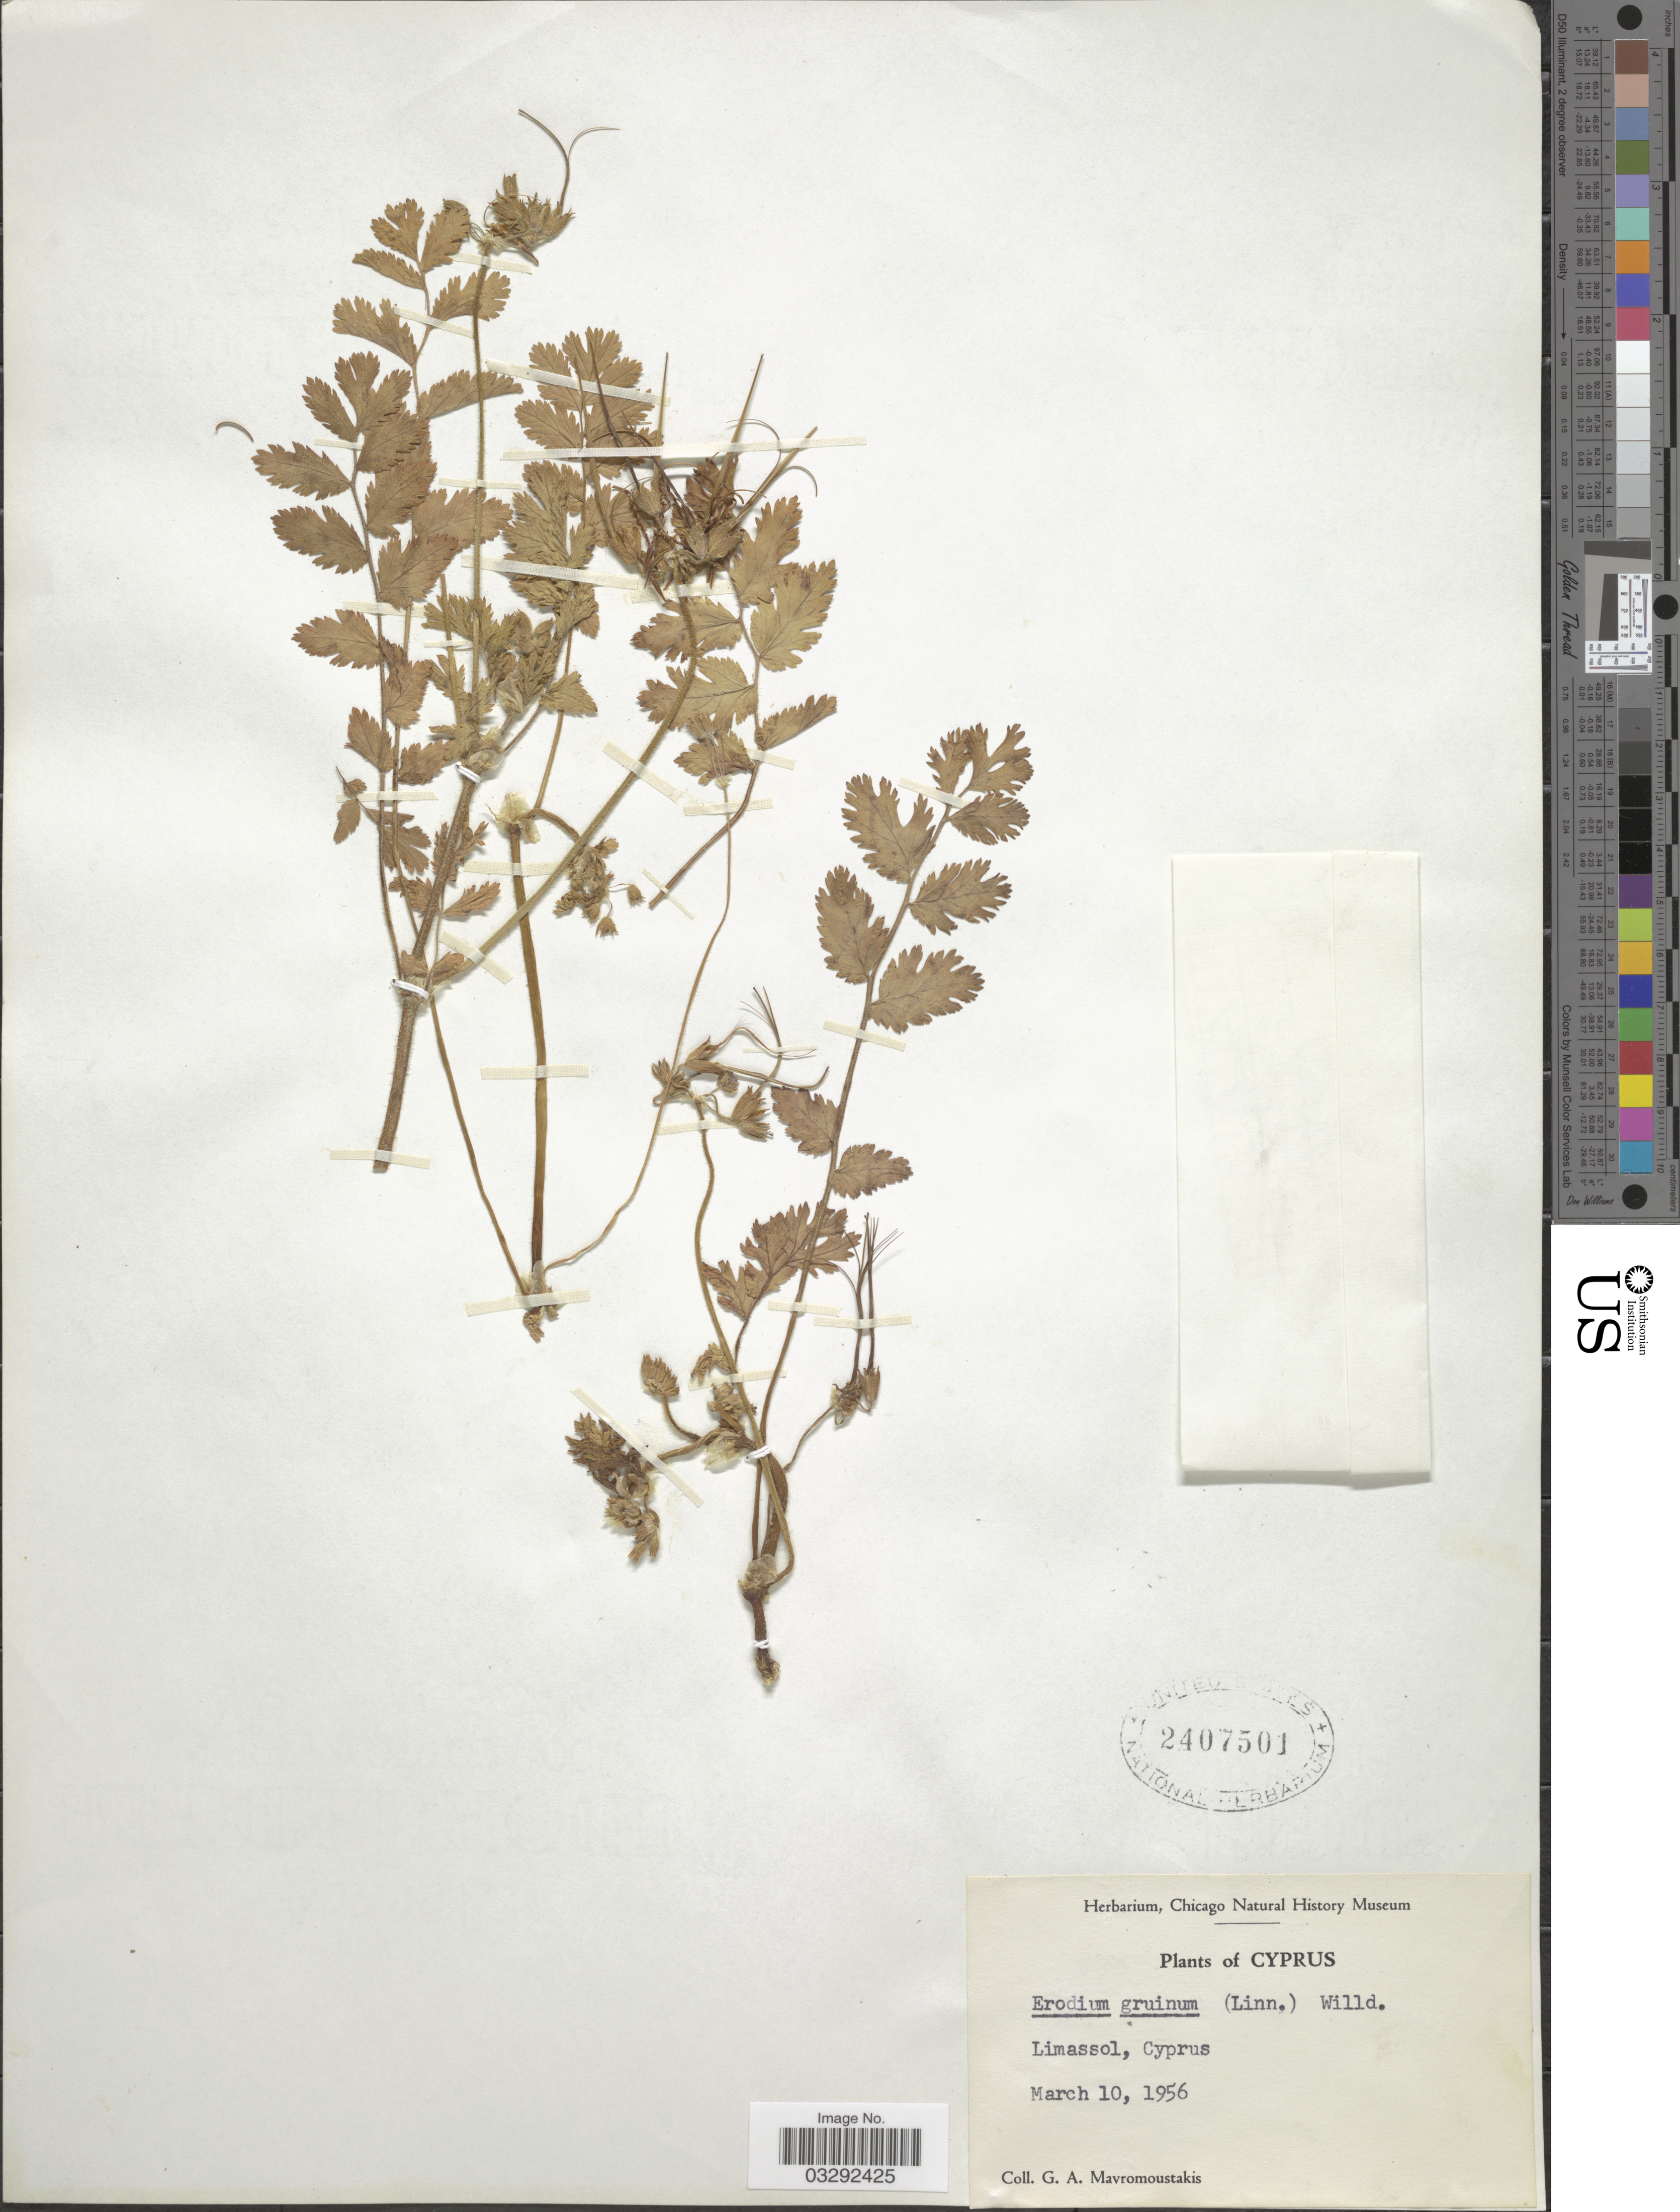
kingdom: Plantae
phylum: Tracheophyta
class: Magnoliopsida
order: Geraniales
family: Geraniaceae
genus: Erodium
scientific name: Erodium gruinum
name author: L'Hér. ex Aiton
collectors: G. Mavromoustakis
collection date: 1956-03-10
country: Cyprus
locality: Cyprus. Limassol, Cyprus.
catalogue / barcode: US 2407501